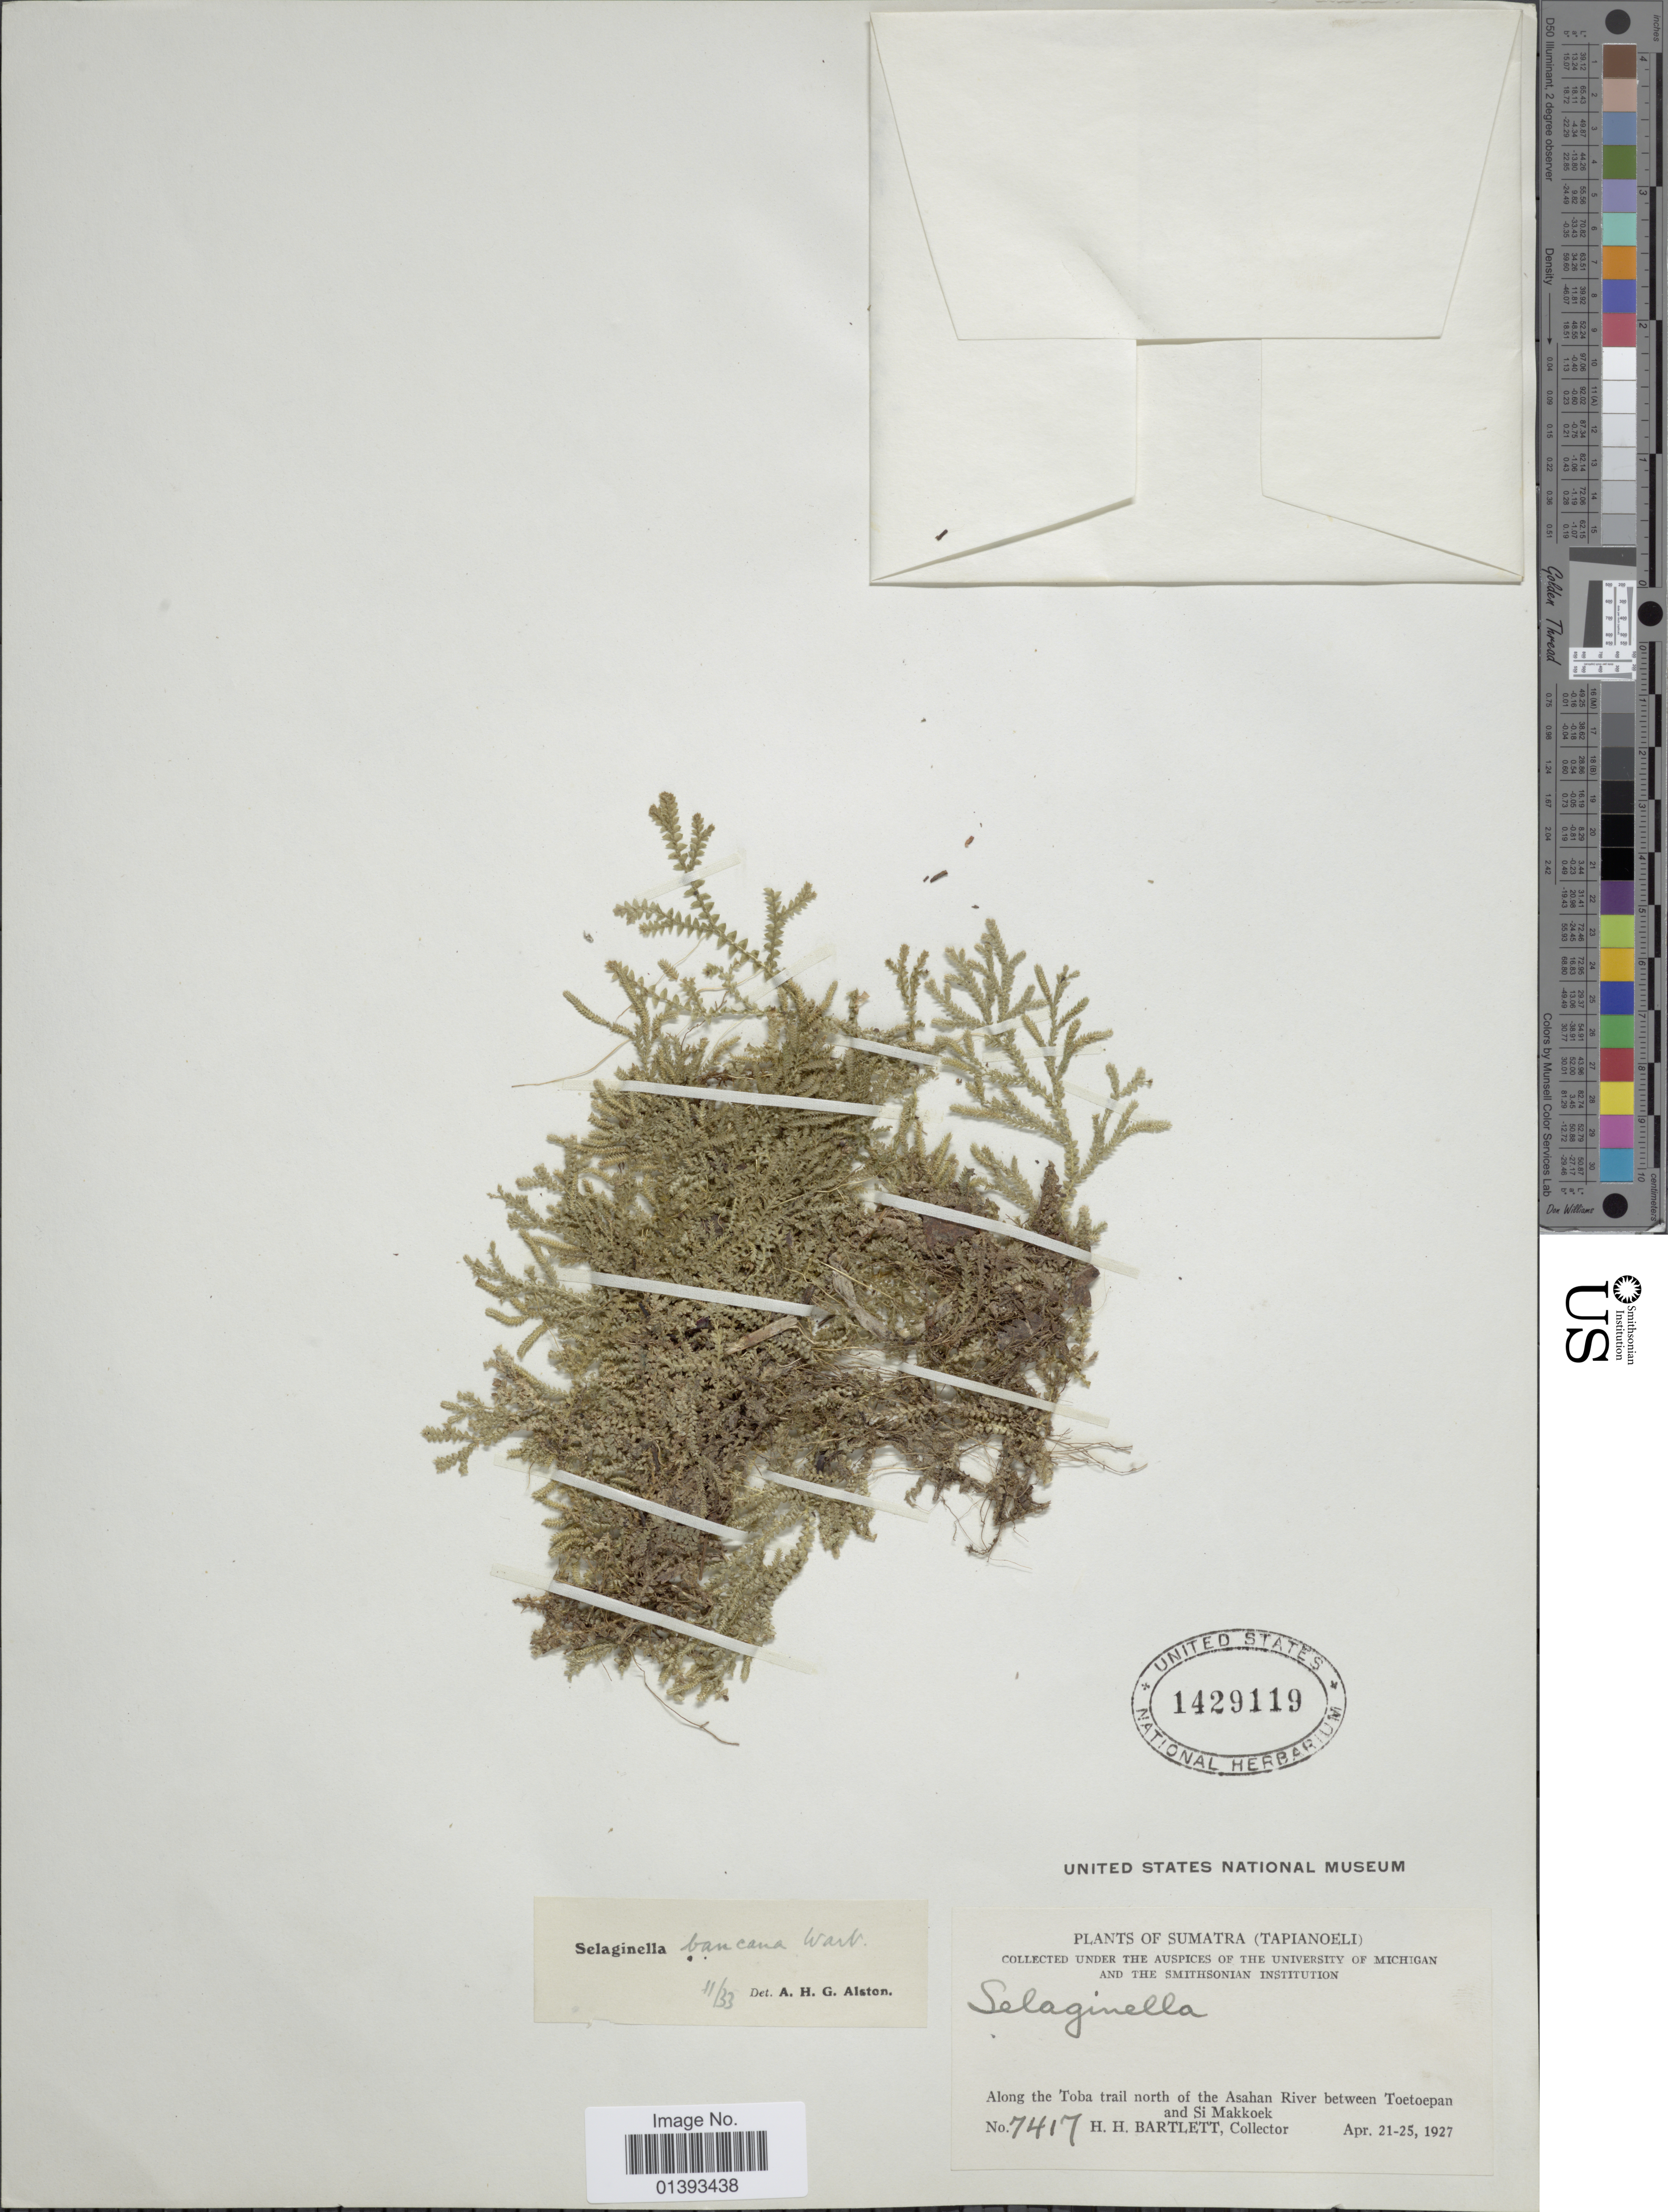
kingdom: Plantae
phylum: Tracheophyta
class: Lycopodiopsida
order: Selaginellales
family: Selaginellaceae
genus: Selaginella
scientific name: Selaginella alutacea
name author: Spring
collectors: H. H. Bartlett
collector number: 7417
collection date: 1927-04-21/1927-04-25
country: Indonesia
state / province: Sumatra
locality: Tapianoeli, Along the Toba trail north of the Asahan River between Toetoepan And Si Makkoek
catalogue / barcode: US 1429119